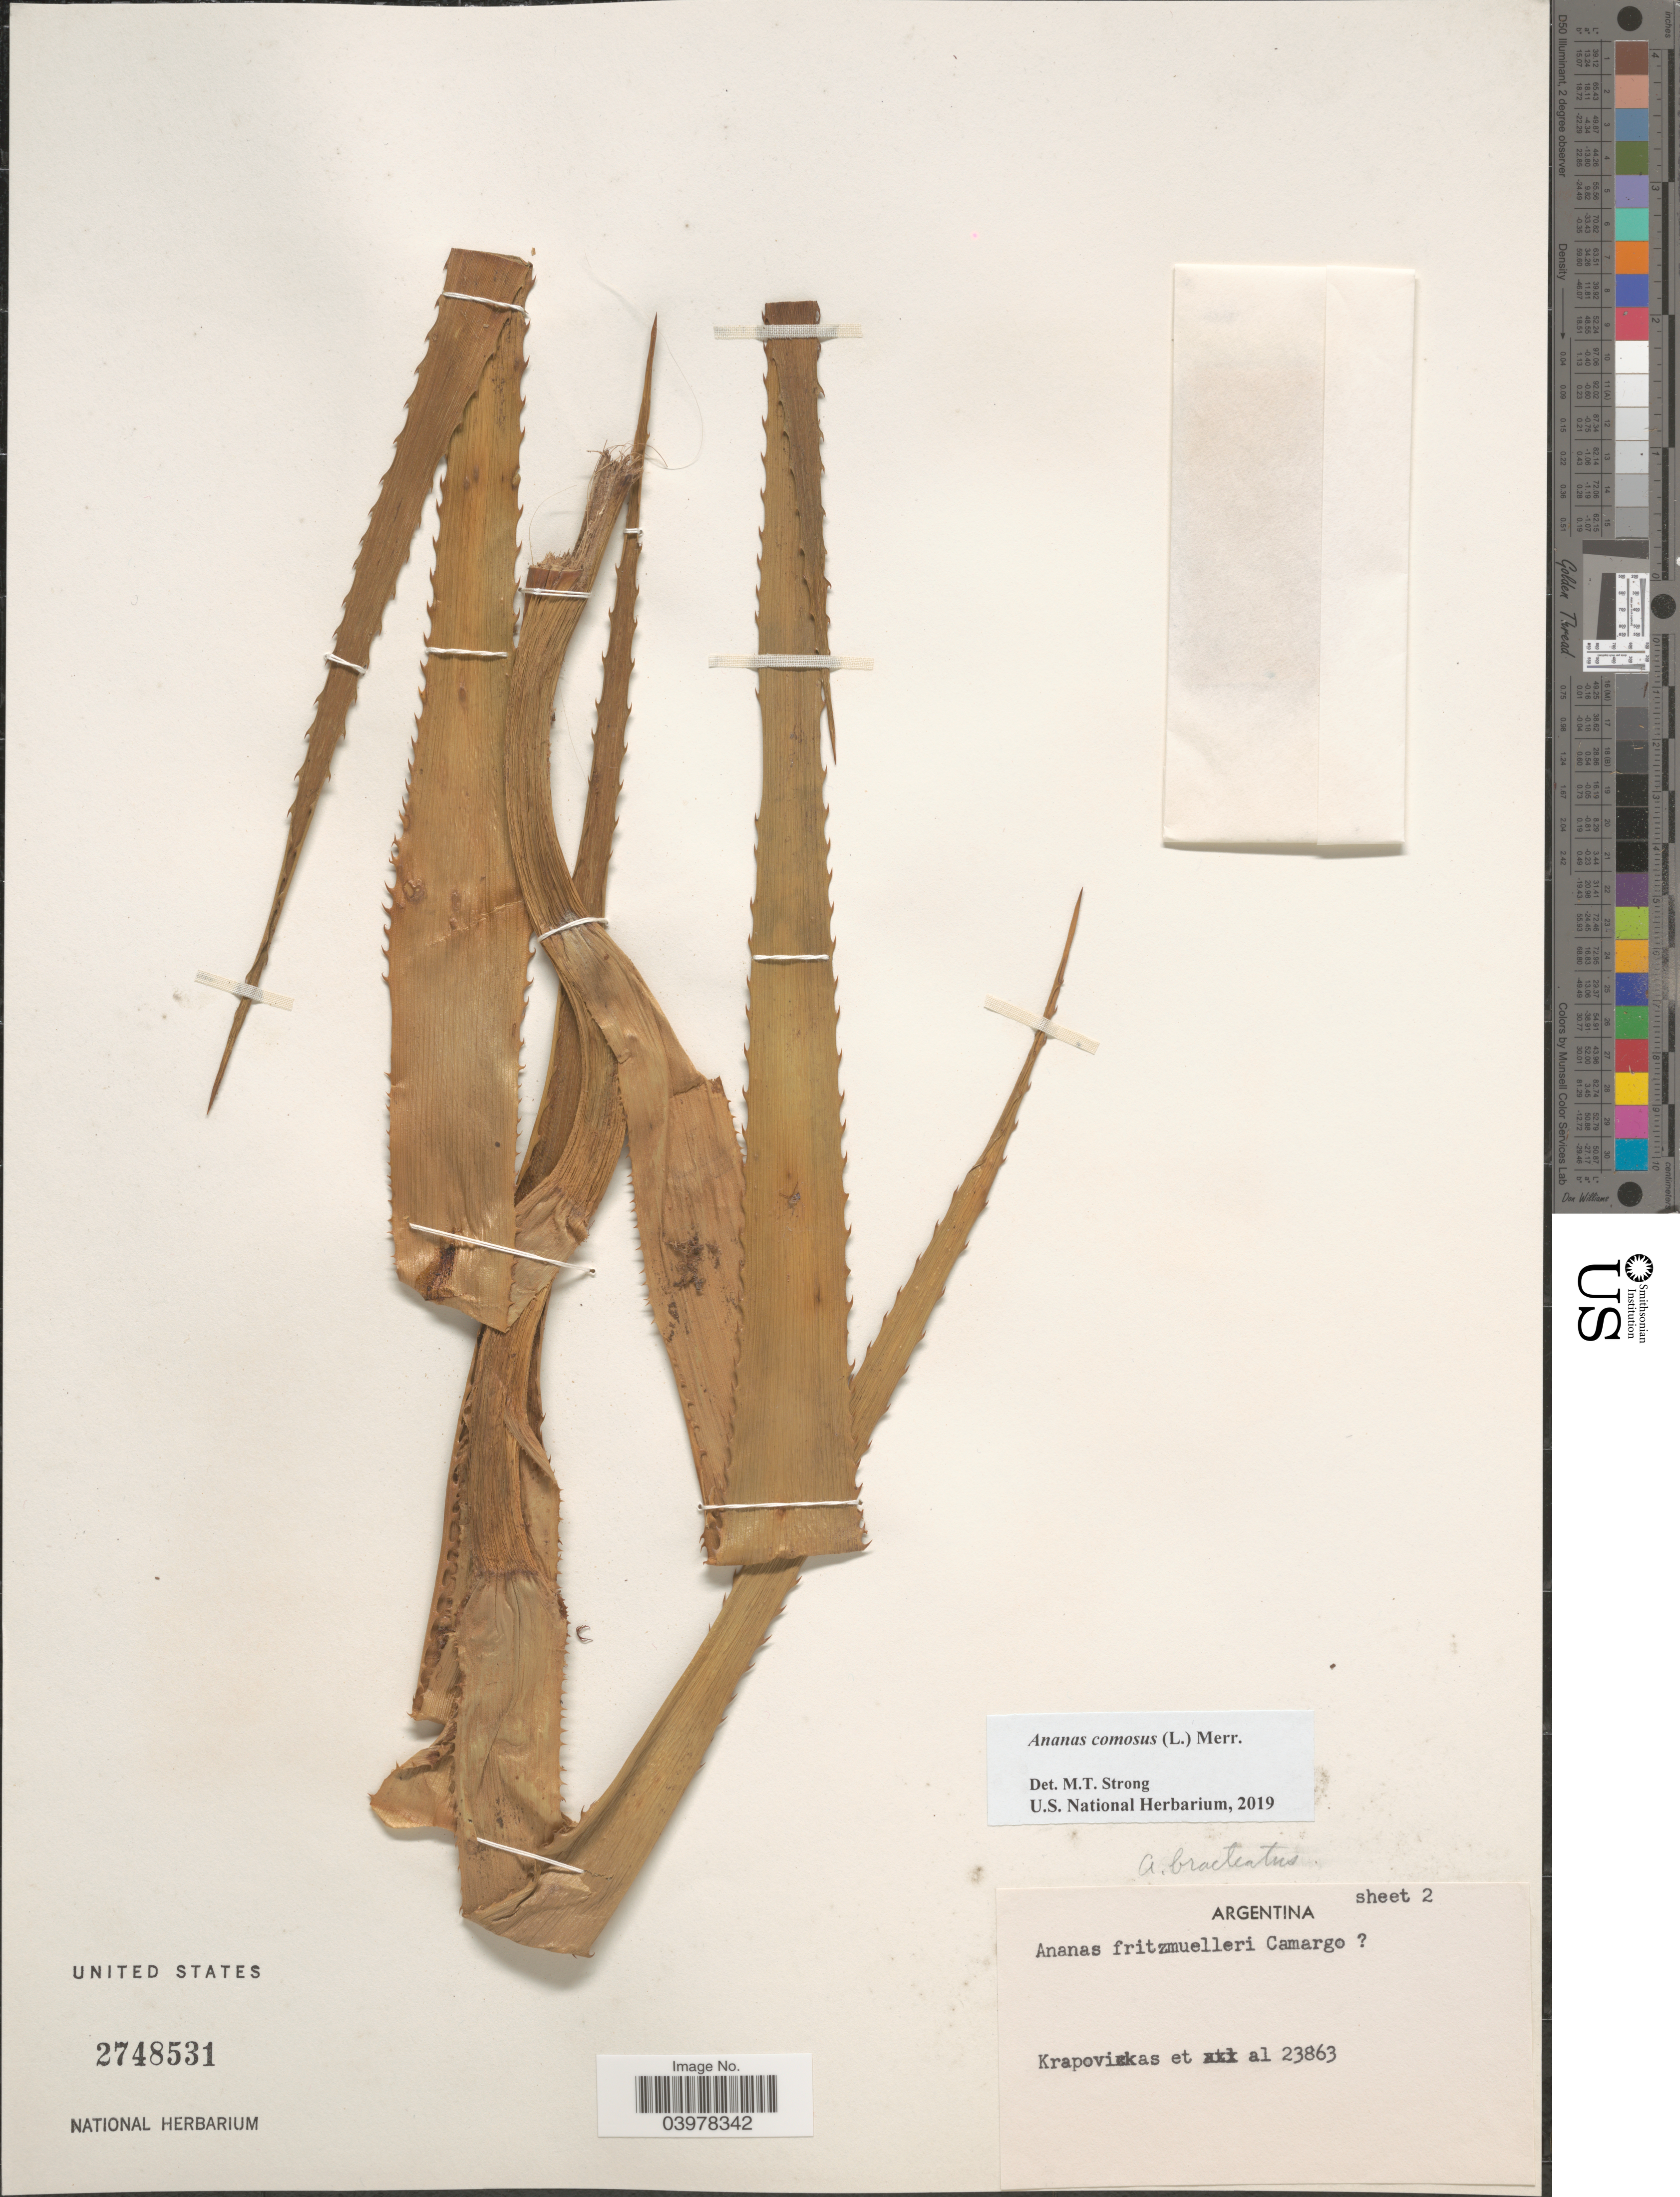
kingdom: Plantae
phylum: Tracheophyta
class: Liliopsida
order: Poales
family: Bromeliaceae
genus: Ananas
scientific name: Ananas comosus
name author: (L.) Merr.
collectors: Krapovickas & et al.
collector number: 23863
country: Argentina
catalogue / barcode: US 2748531